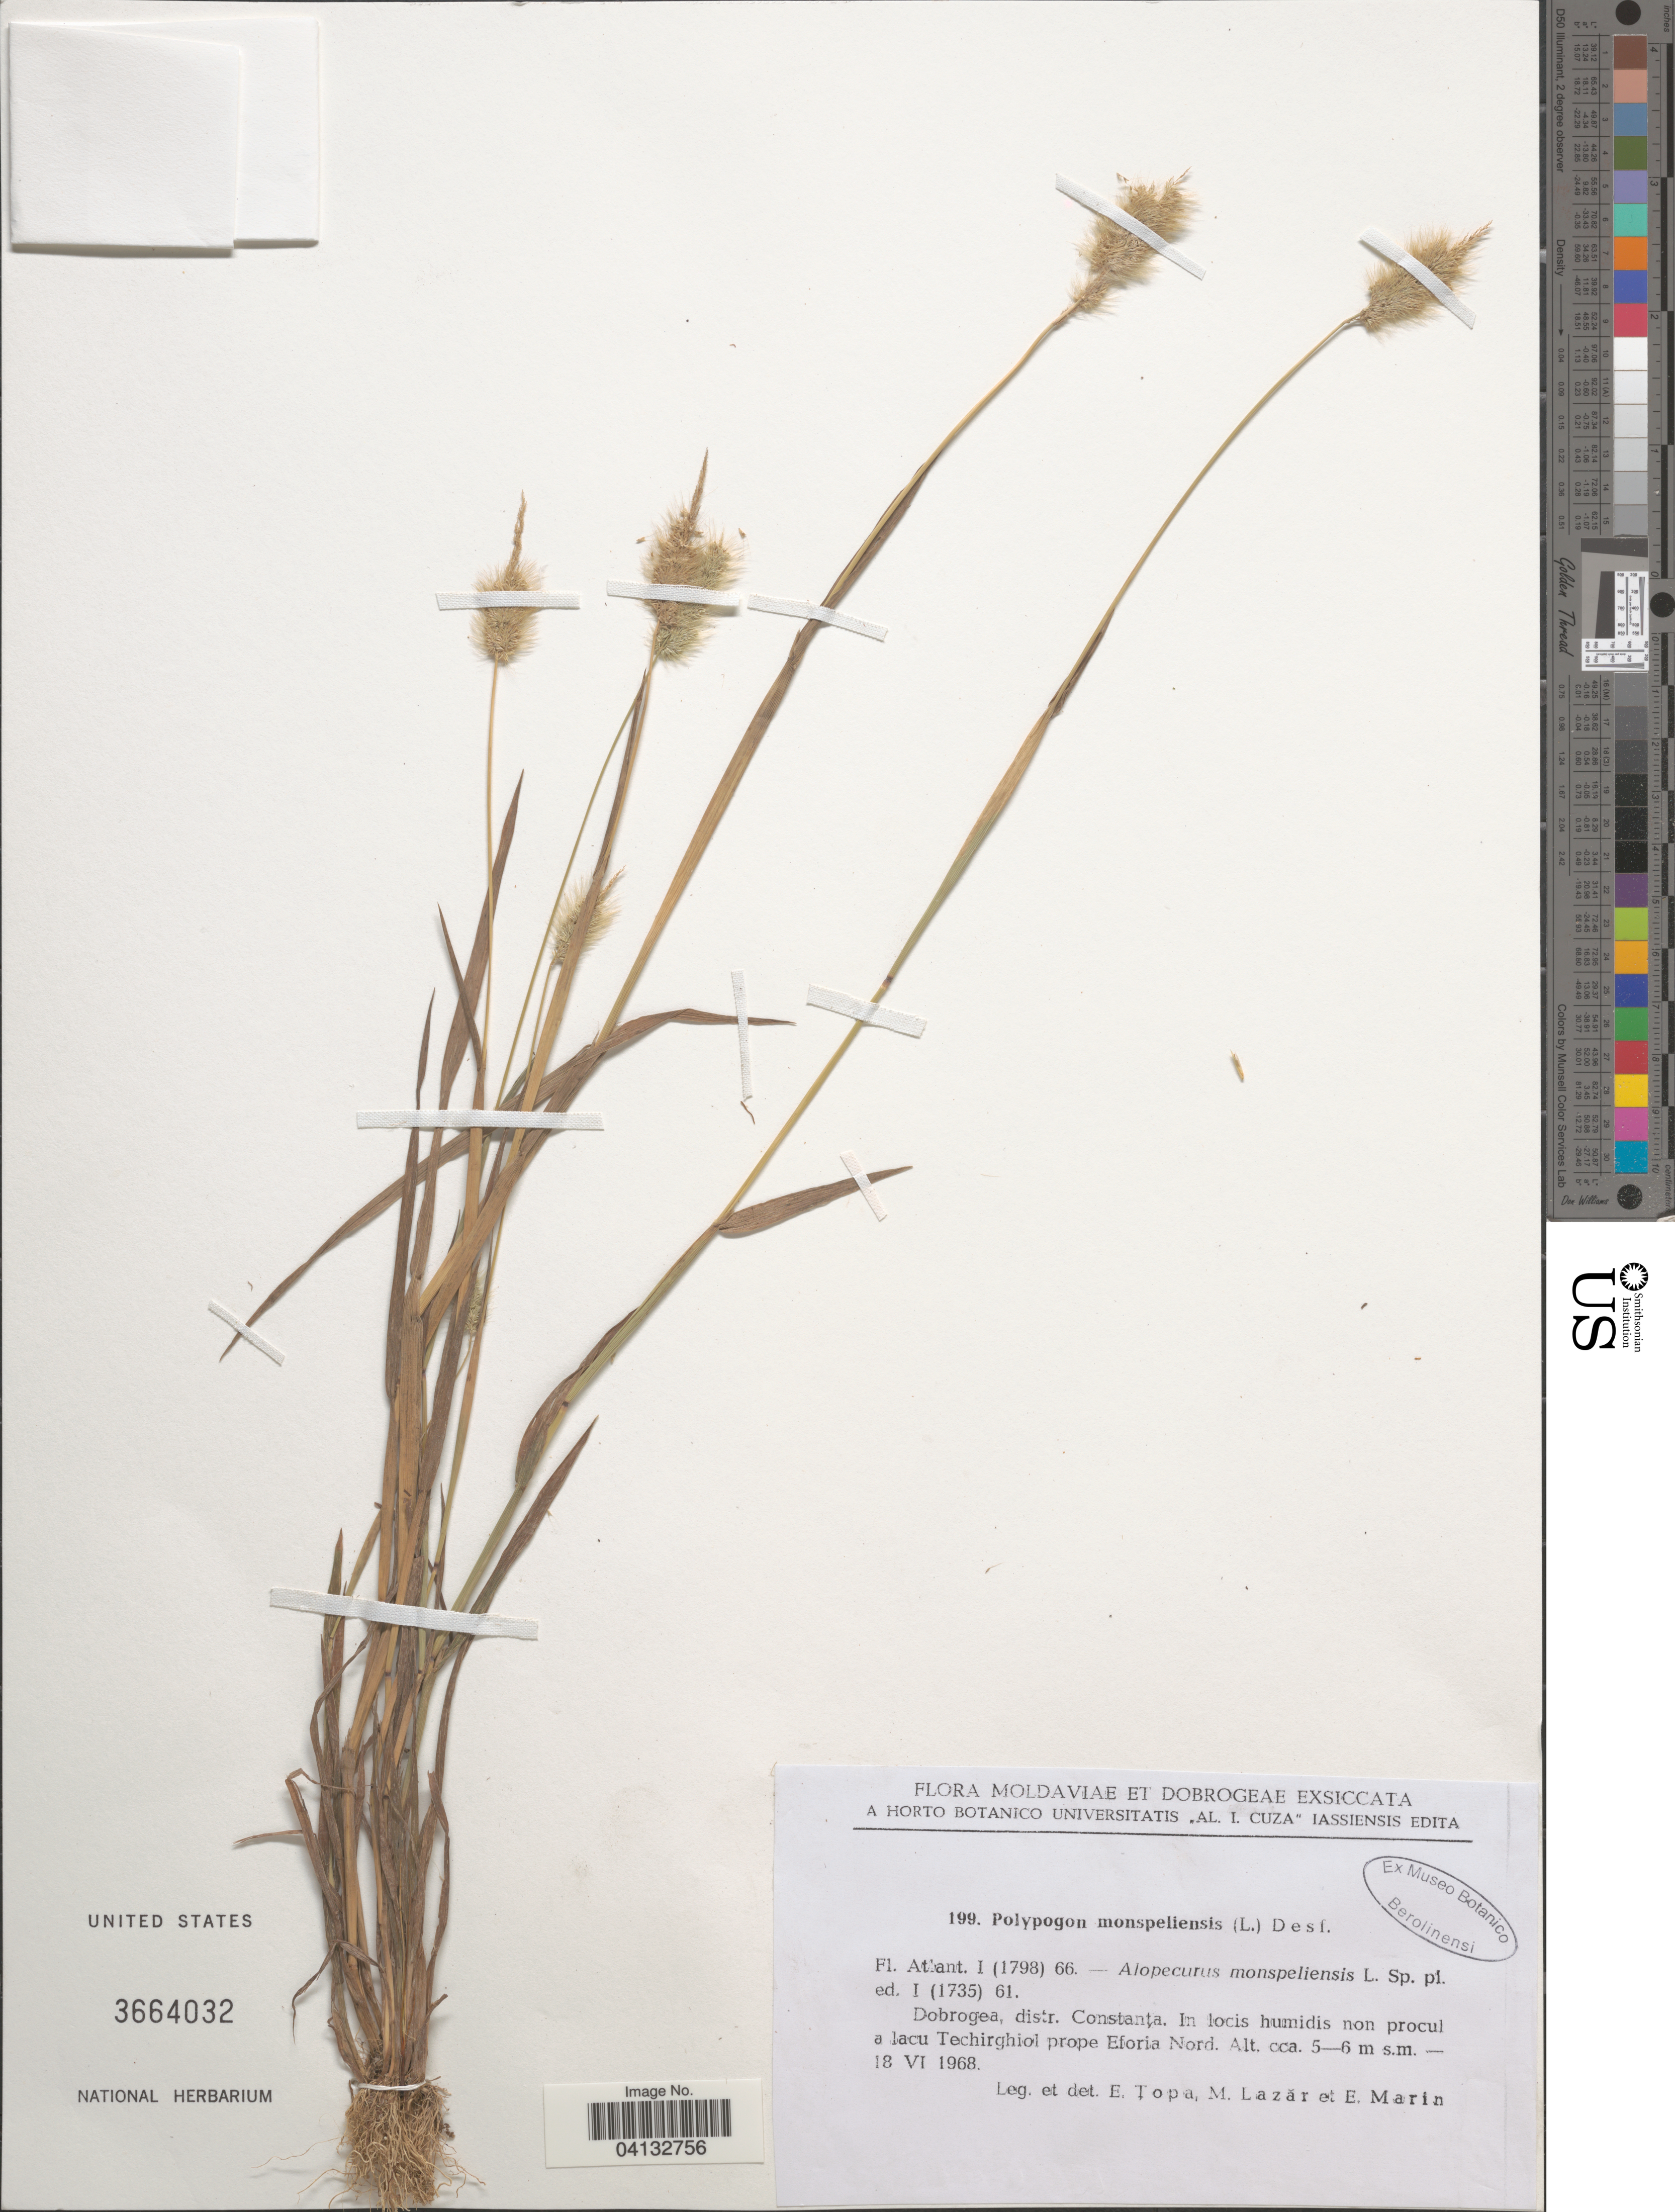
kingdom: Plantae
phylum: Tracheophyta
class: Liliopsida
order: Poales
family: Poaceae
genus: Polypogon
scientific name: Polypogon monspeliensis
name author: (L.) Desf.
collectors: E. Topa, M. Lazăr & E. Marin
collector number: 199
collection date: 1968-06-18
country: Romania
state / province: Constanta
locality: Dobrogea, distr. Constanţa. In locis humidis non procul a lacu Techirghiol prope Eforia Nord.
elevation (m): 5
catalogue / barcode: US 3664032